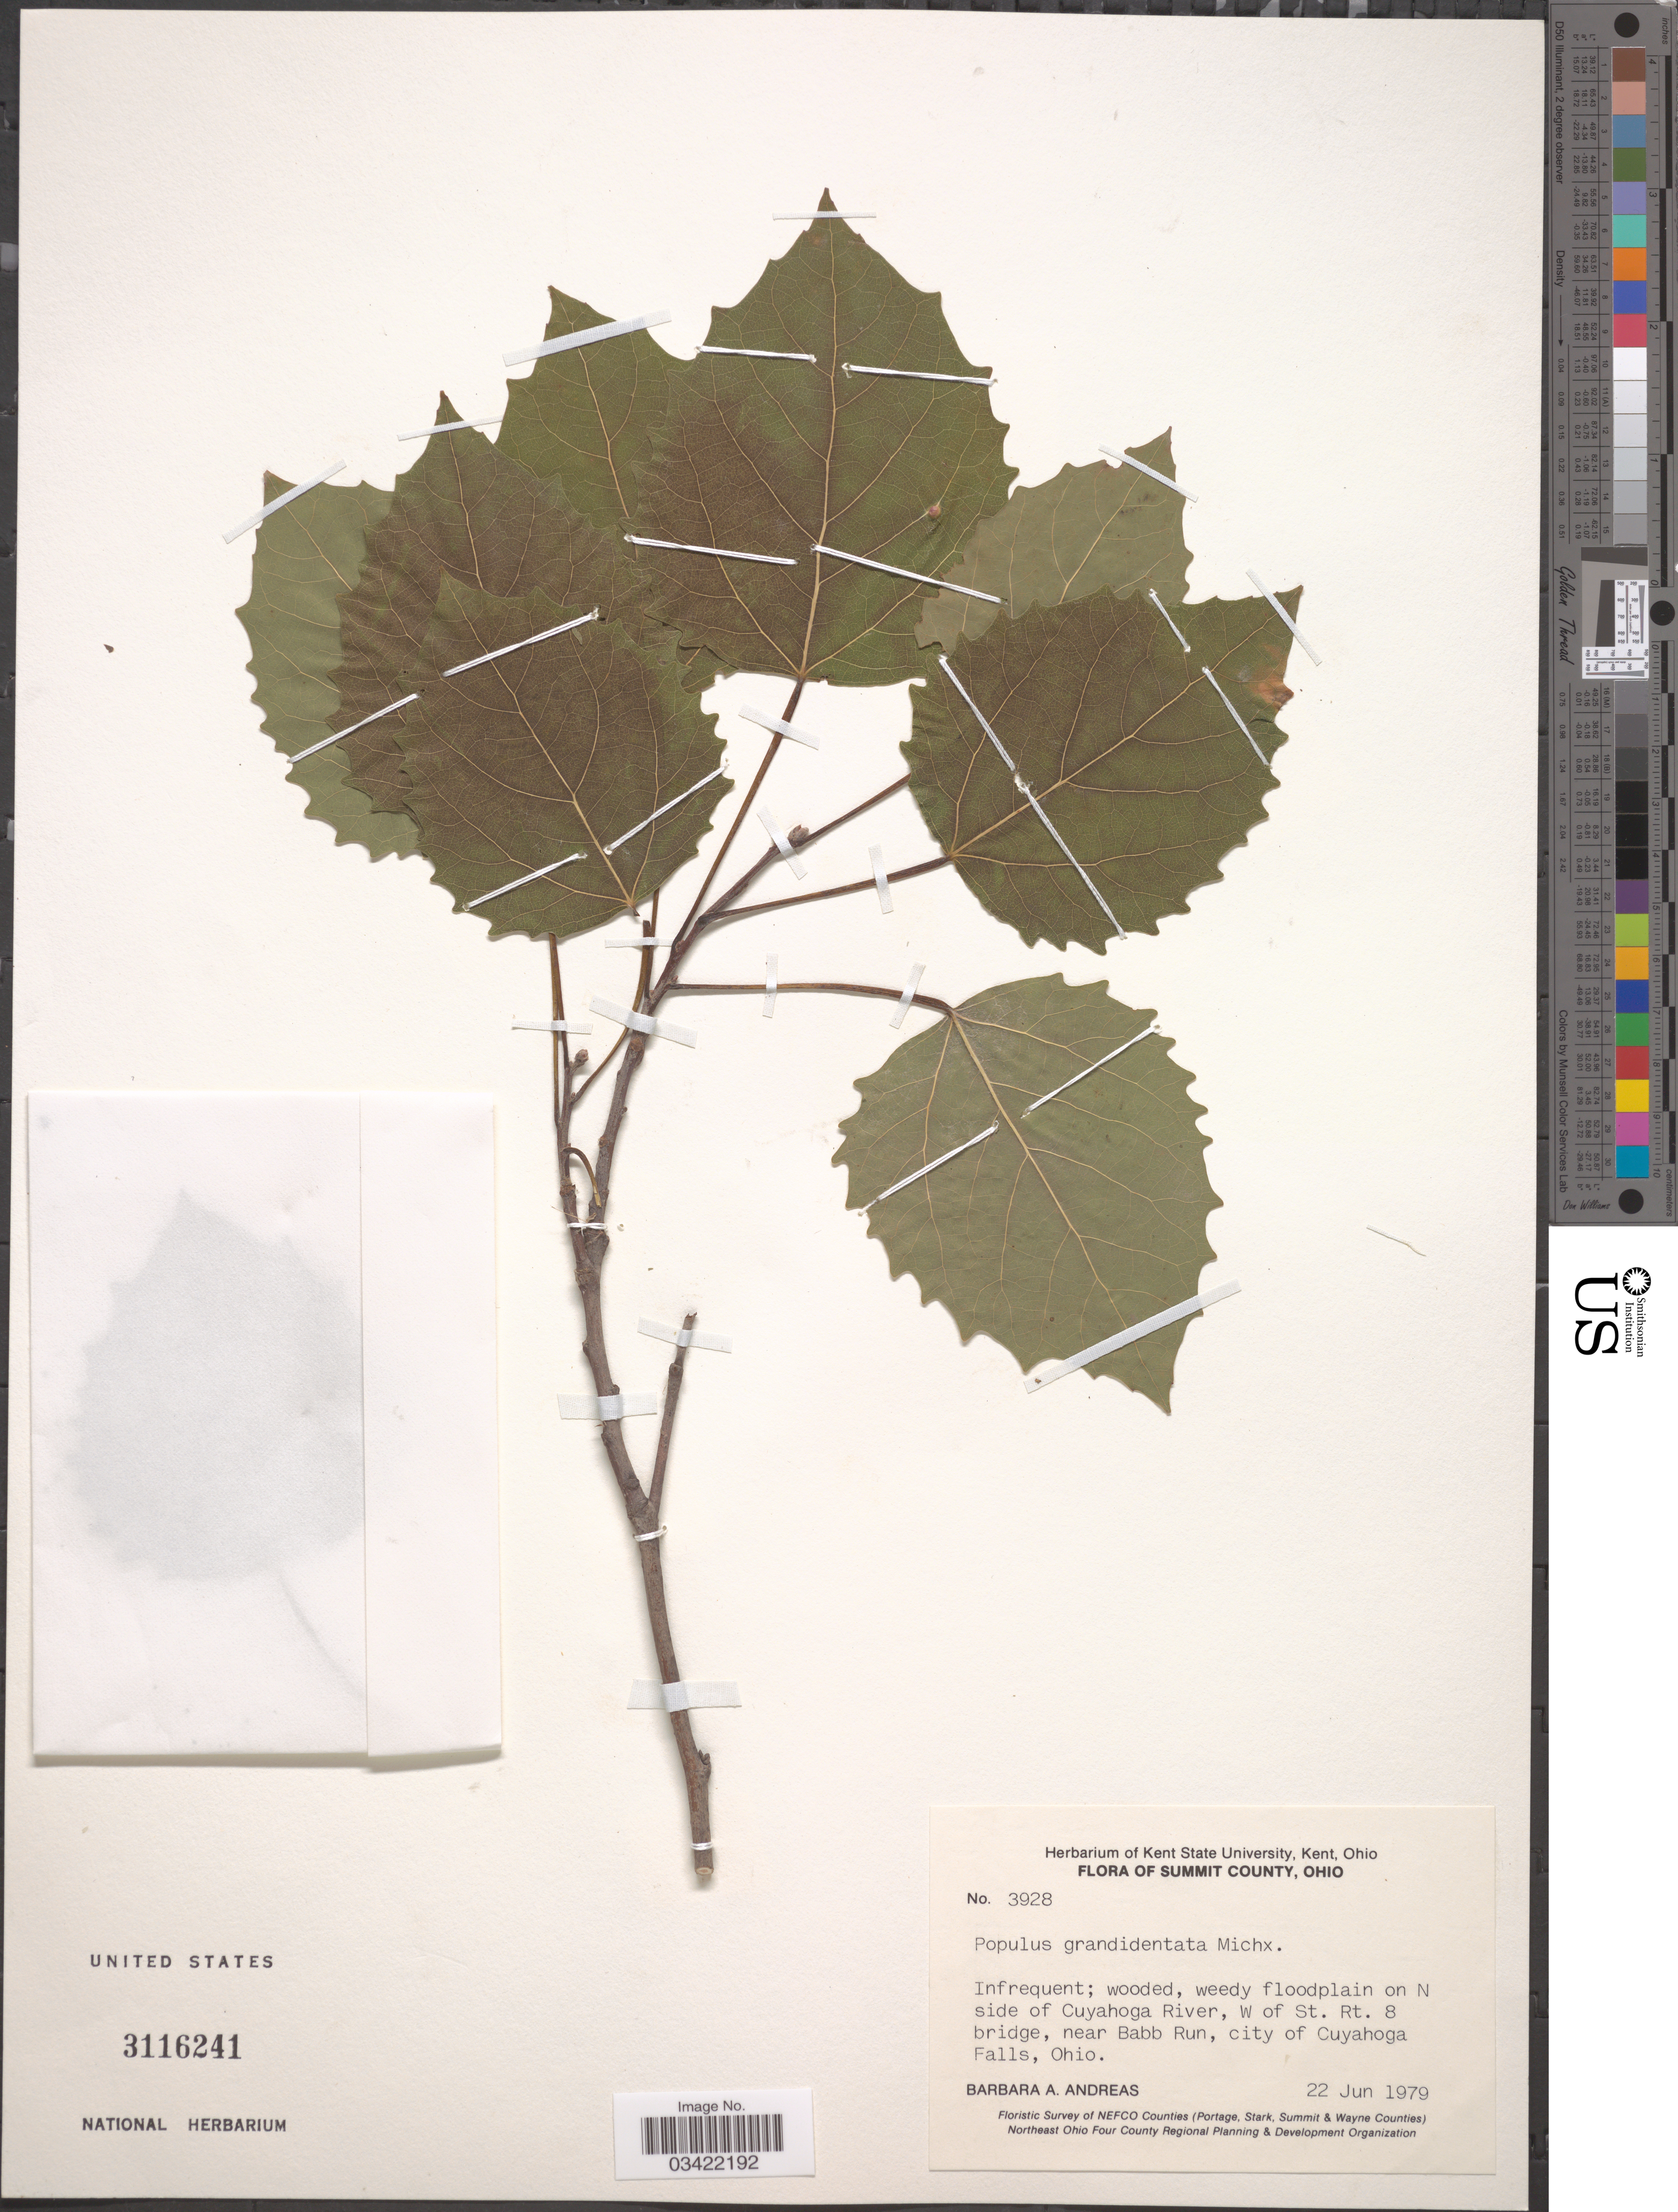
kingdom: Plantae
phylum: Tracheophyta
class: Magnoliopsida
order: Malpighiales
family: Salicaceae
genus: Populus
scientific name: Populus grandidentata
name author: Michx.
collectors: B. A. Andreas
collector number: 3928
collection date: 1979-06-22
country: United States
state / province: Ohio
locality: Summit County. Weedy floodplain on N side of Cuyahoga River, W of St. Rt. 8 bridge, near Babb Run, city of Cuyahoga Falls.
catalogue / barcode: US 3116241